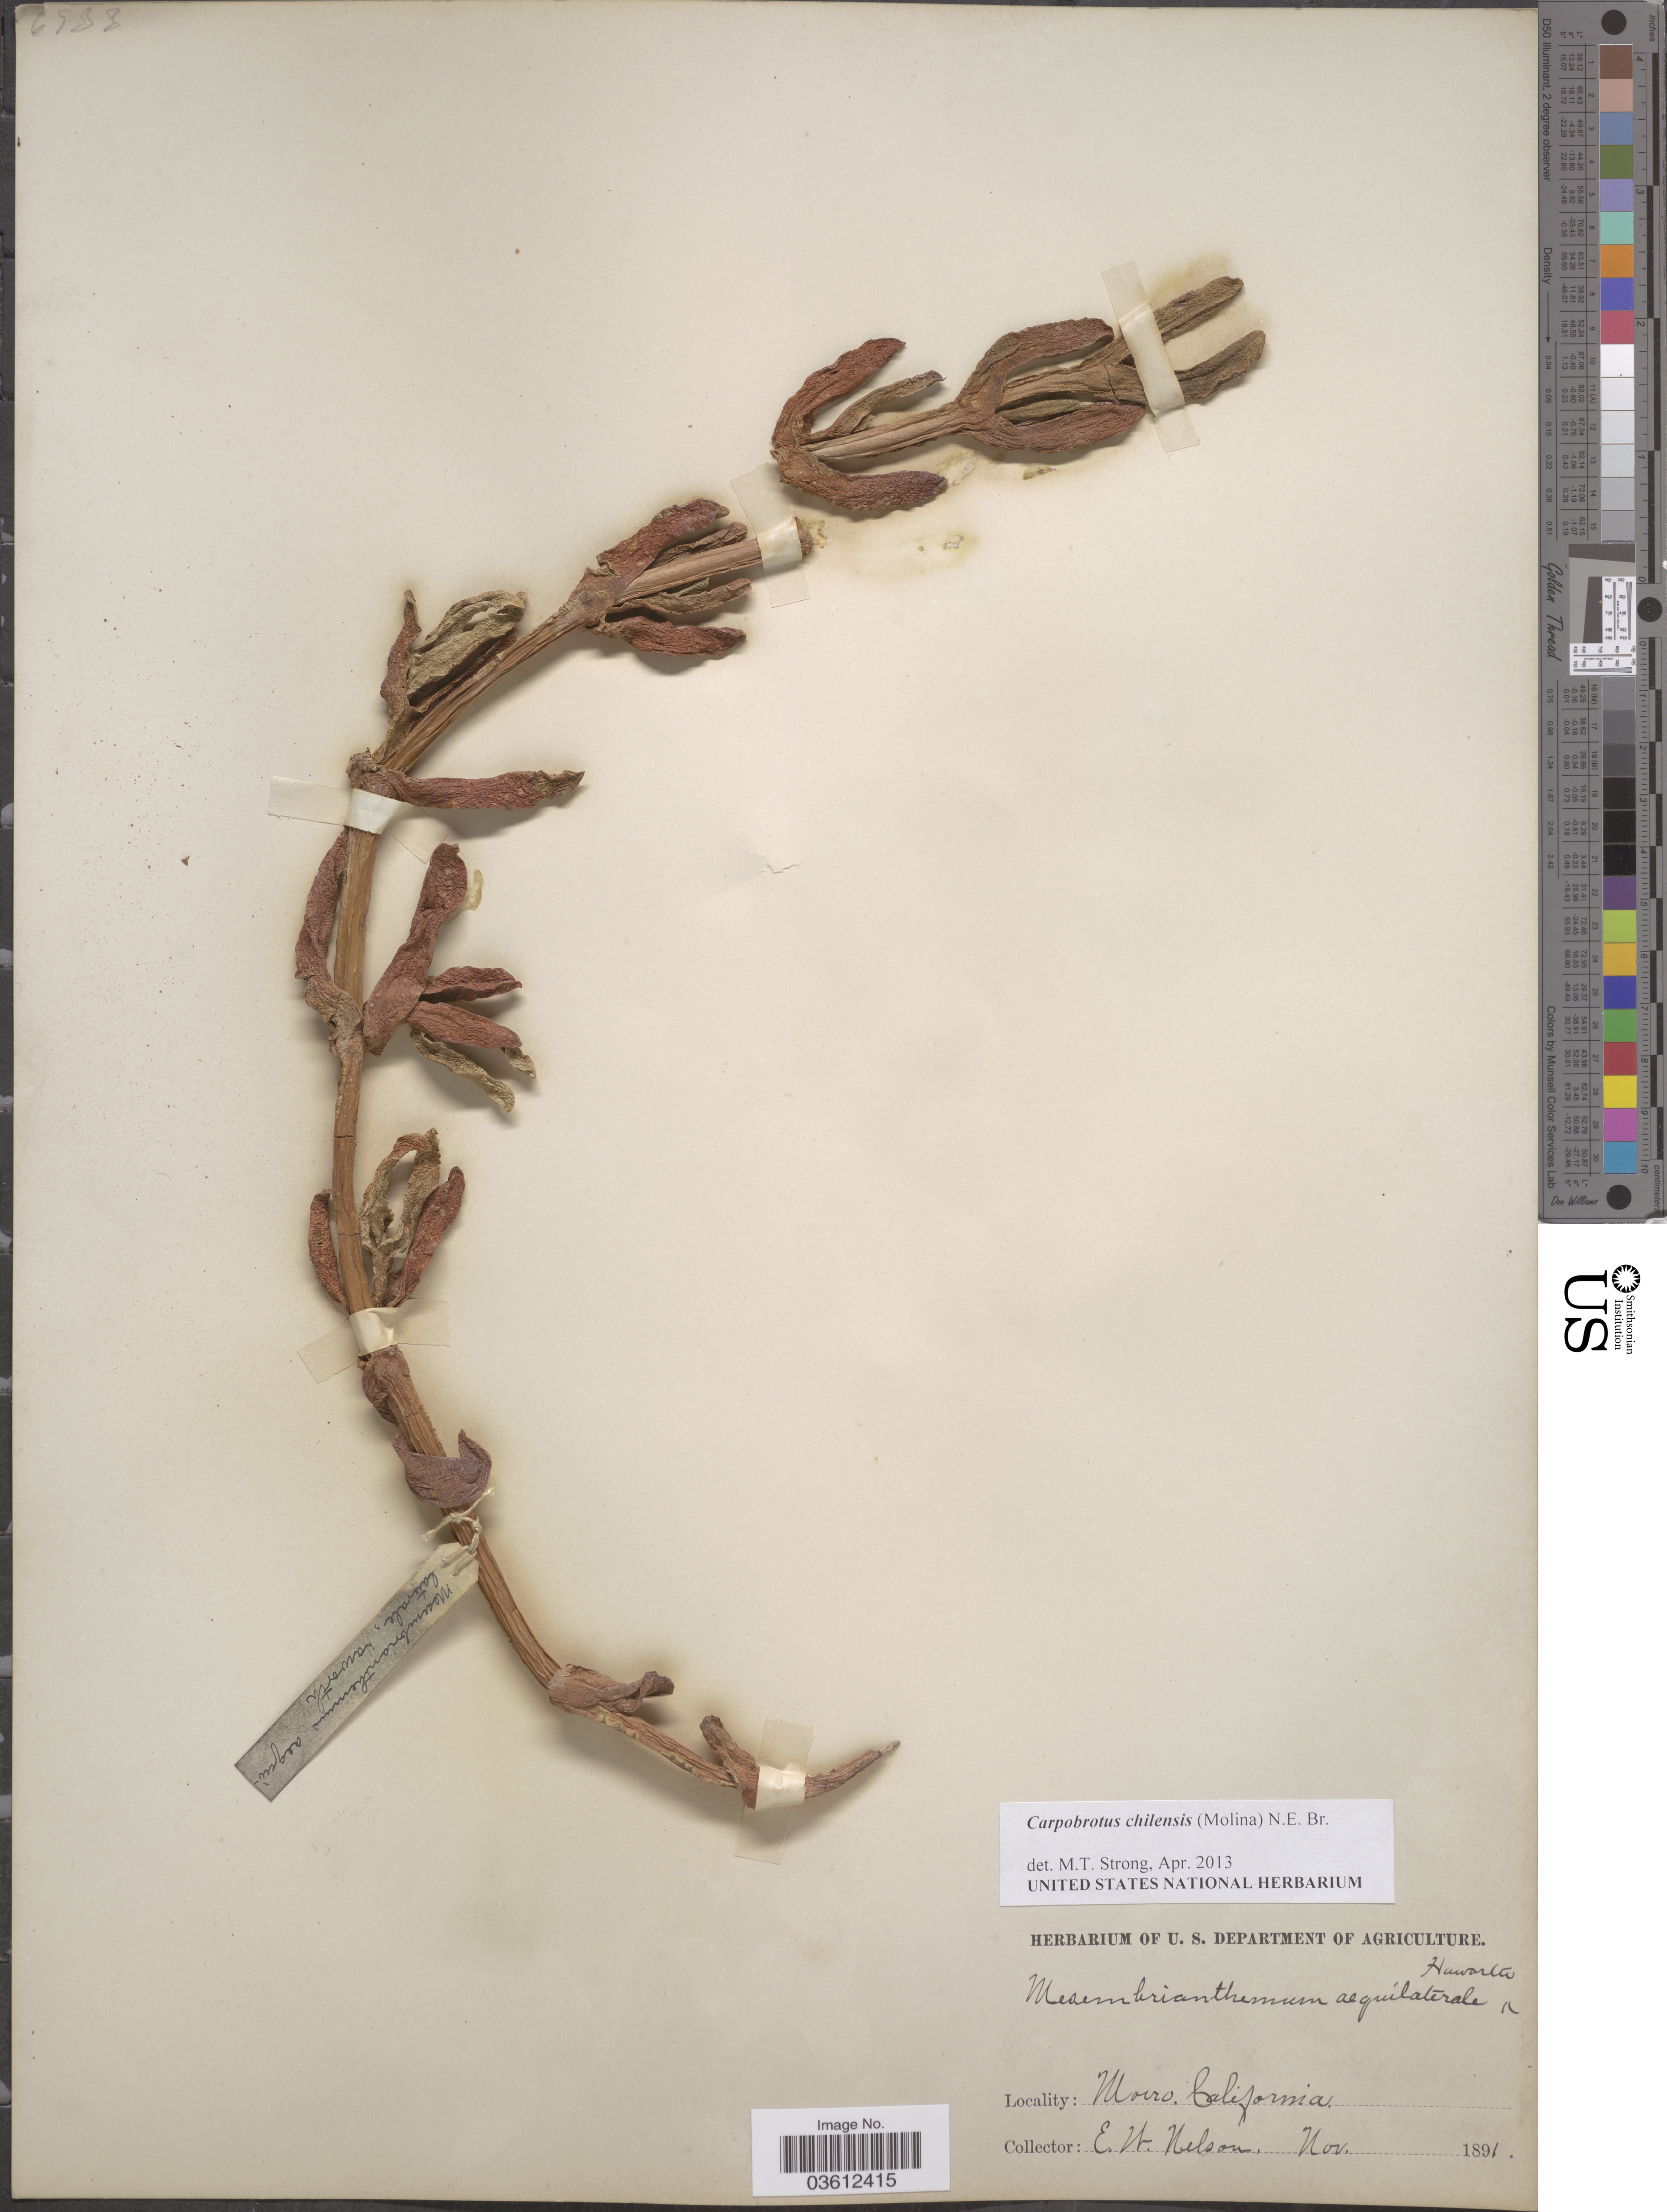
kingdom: Plantae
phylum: Tracheophyta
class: Magnoliopsida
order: Caryophyllales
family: Aizoaceae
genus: Carpobrotus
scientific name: Carpobrotus chilensis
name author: (Molina) N.E. Br.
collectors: E. W. Nelson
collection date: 1891-11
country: United States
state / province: California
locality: Morro.